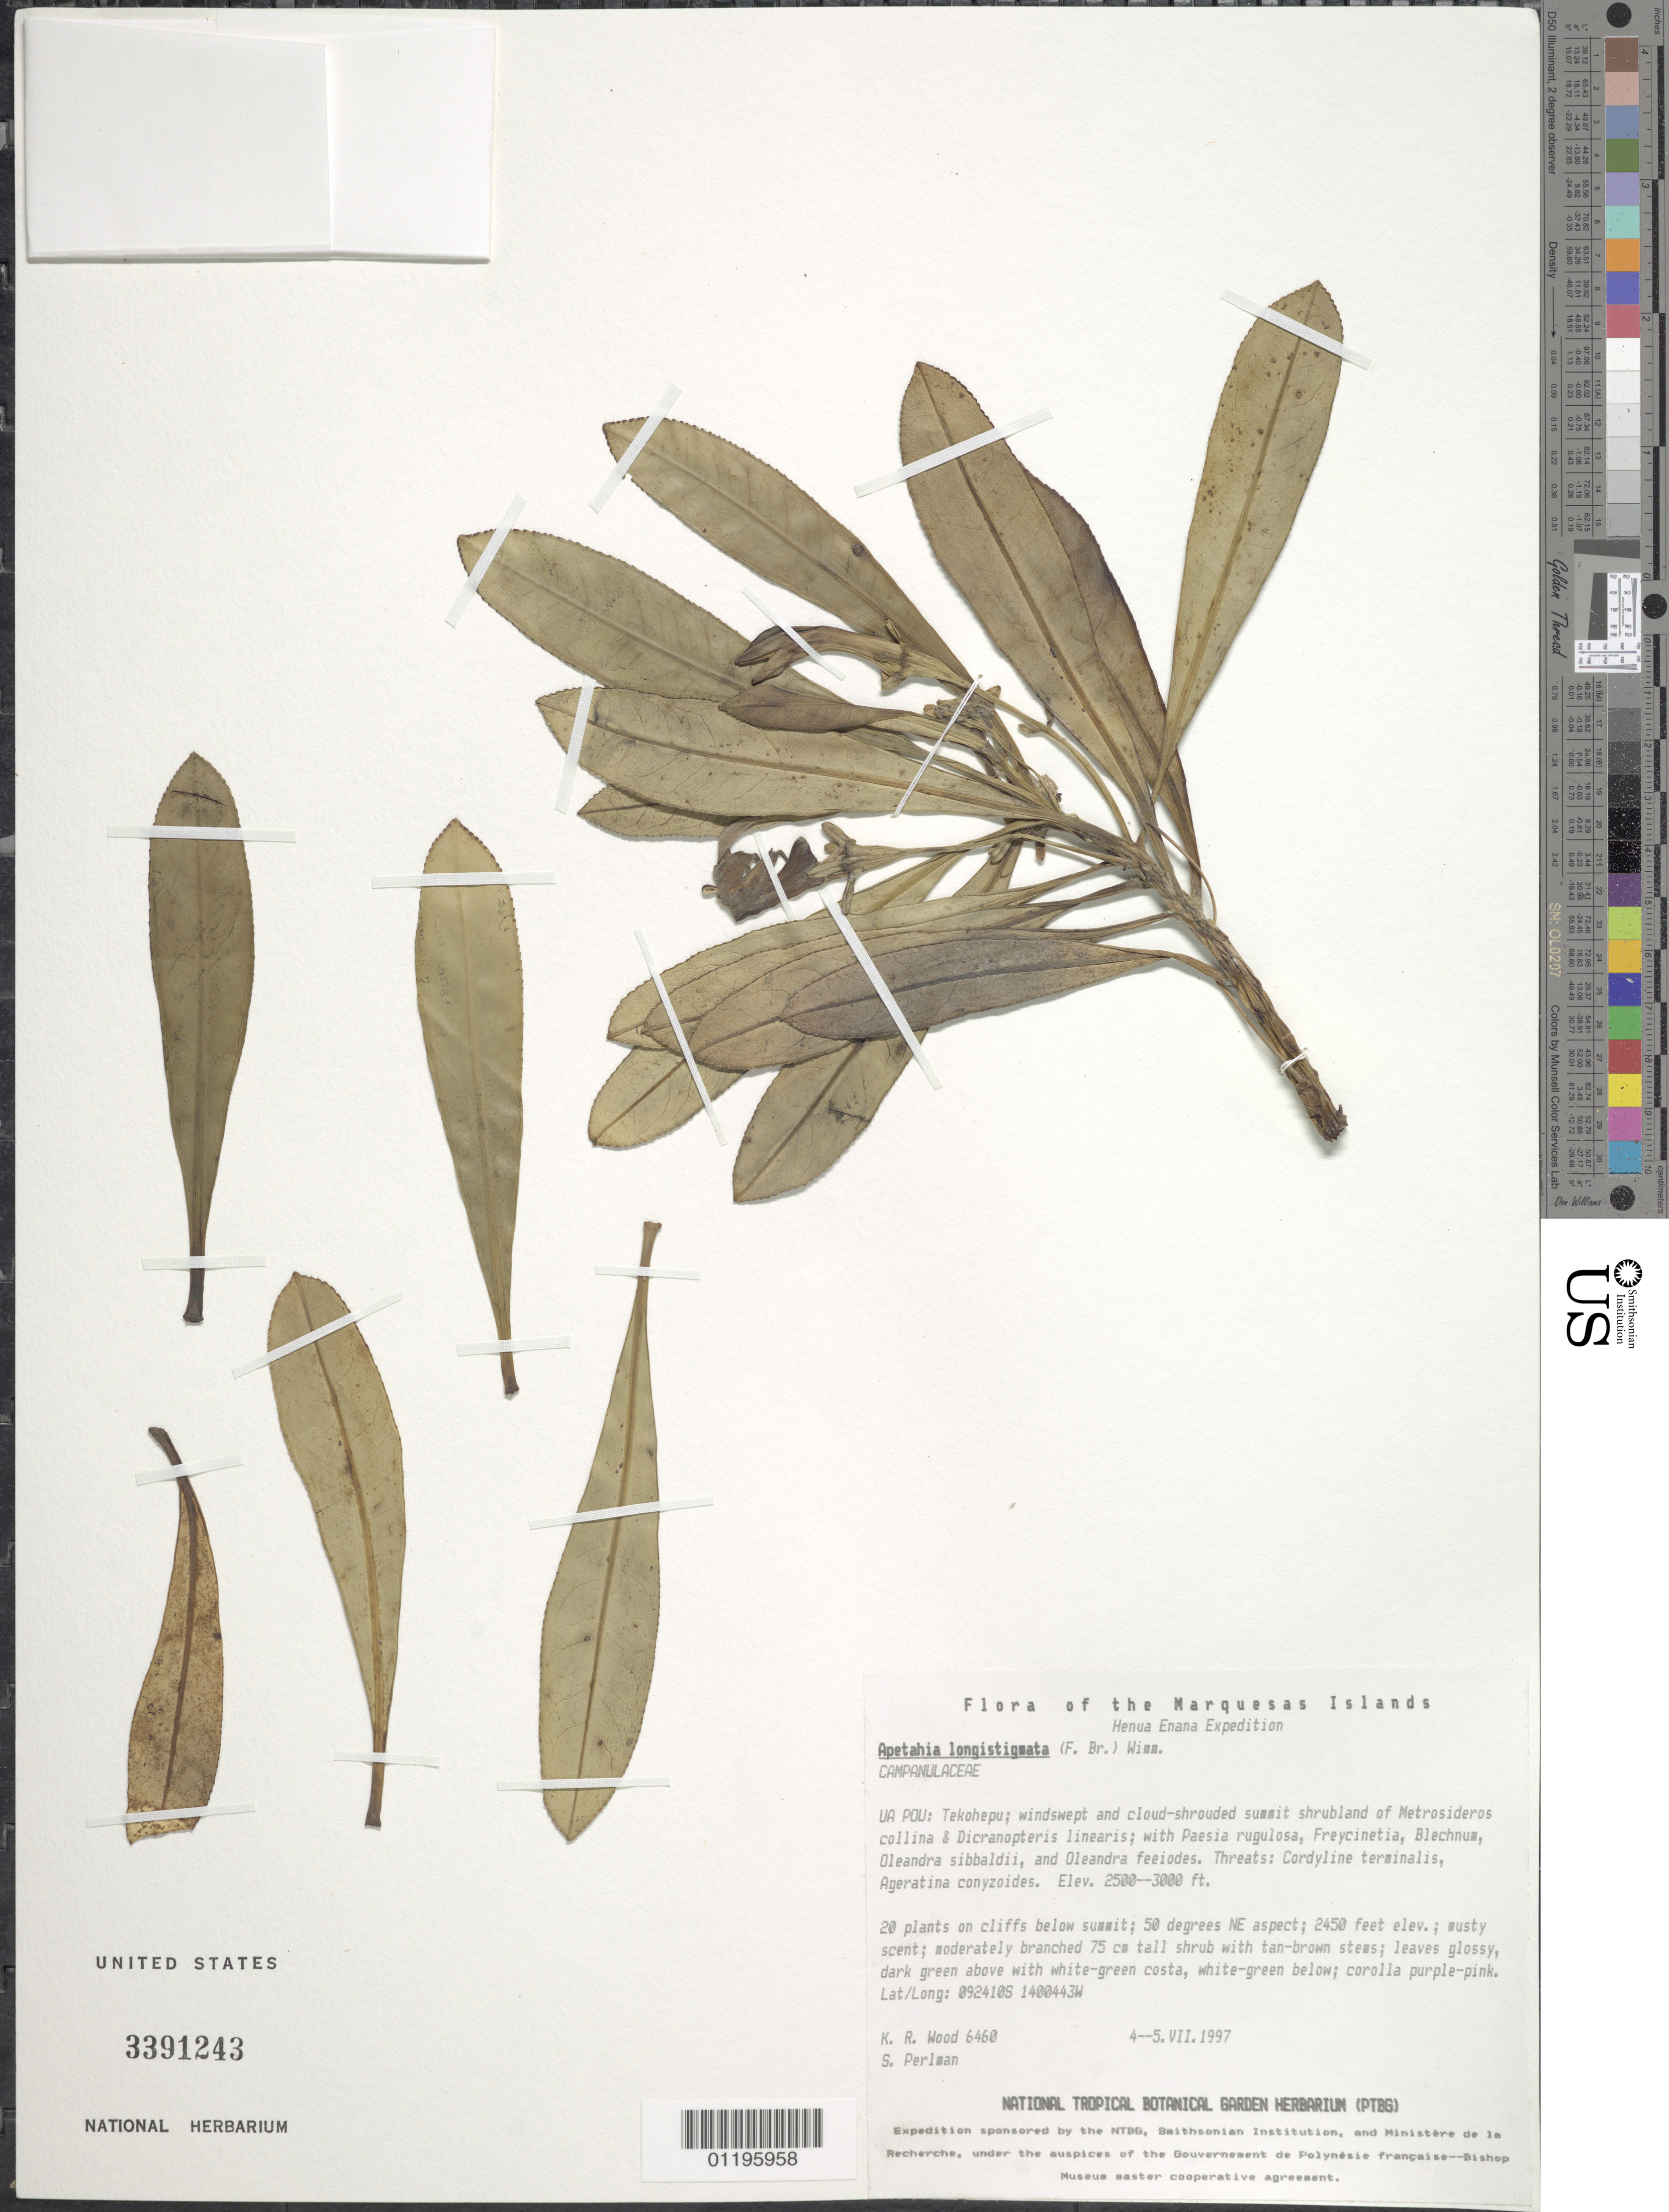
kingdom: Plantae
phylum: Tracheophyta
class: Magnoliopsida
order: Asterales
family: Campanulaceae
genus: Apetahia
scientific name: Apetahia longistigmata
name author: (F. Br.) E. Wimm.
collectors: K. R. Wood & S. P. Perlman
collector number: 6460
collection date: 1997-07-04/1997-07-05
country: French Polynesia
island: Ua Pou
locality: Tekohepo, summit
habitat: Shrubland of Metrosideros collina-Dicranopteris linearis; windswept and cloud shrouded; 50 degrees NE aspect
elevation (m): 747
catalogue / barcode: US 3391243